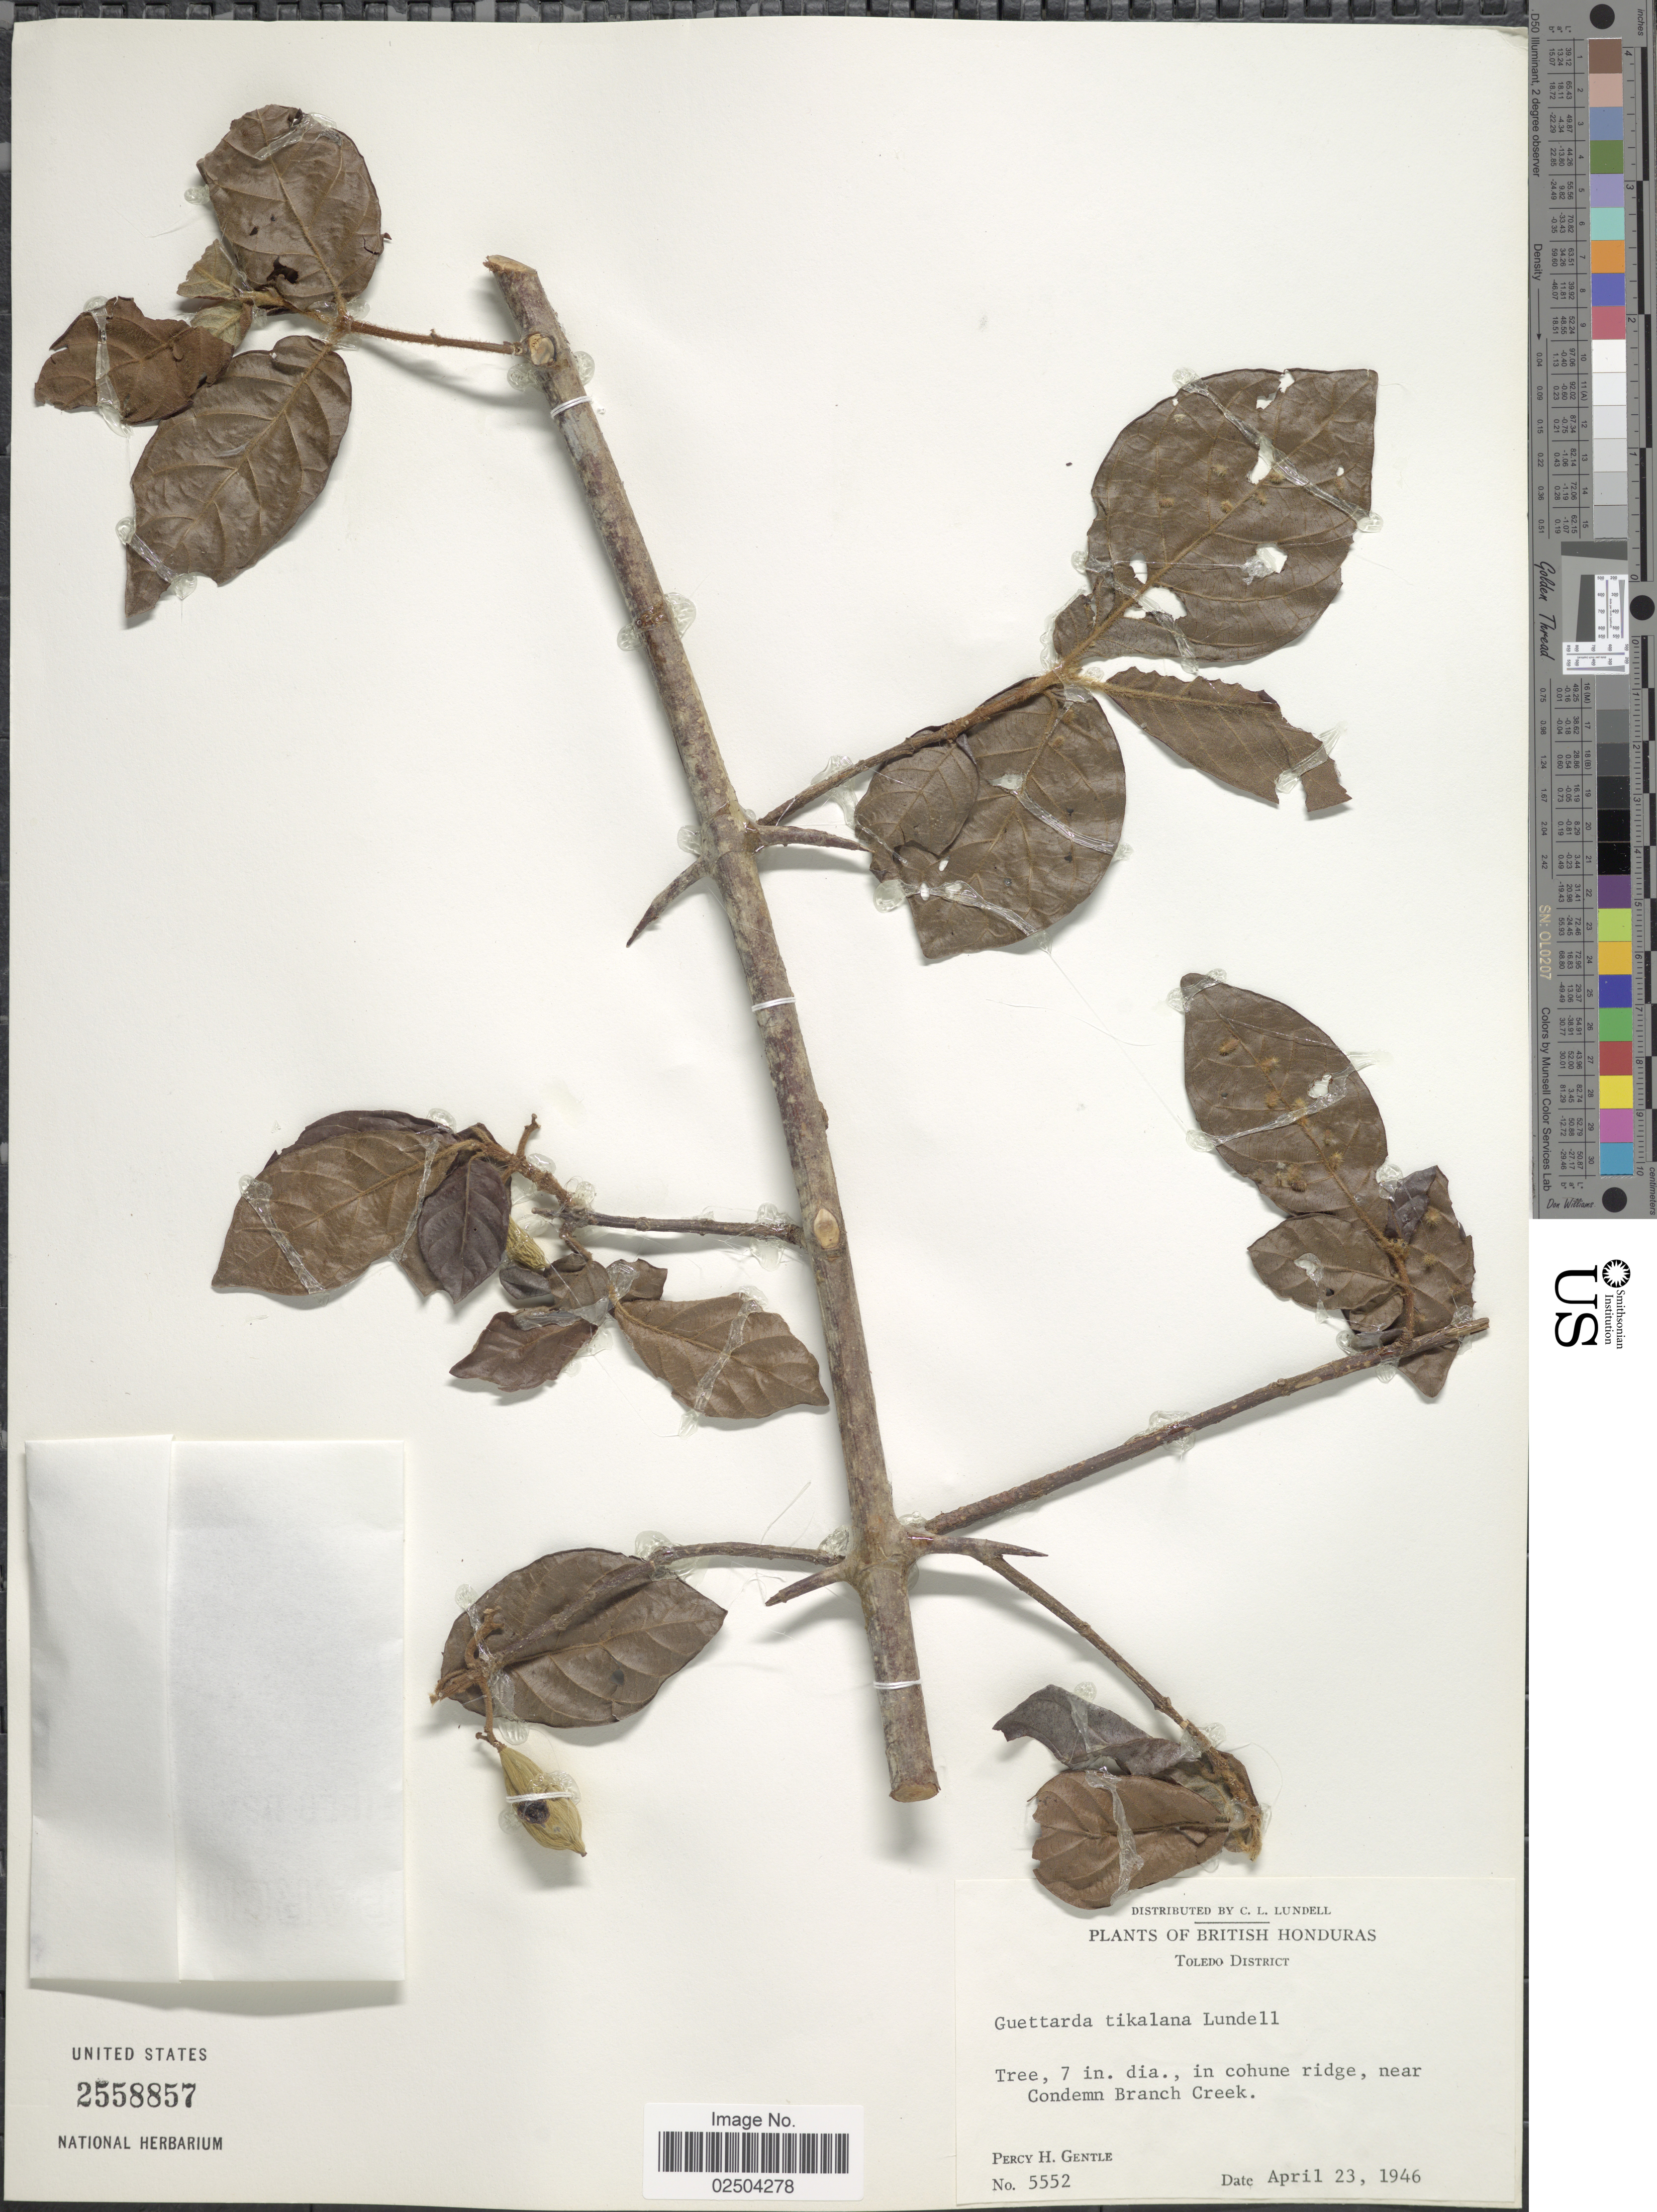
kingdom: Plantae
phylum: Tracheophyta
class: Magnoliopsida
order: Gentianales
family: Rubiaceae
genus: Guettarda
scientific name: Guettarda tikalana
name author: Lundell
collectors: P. H. Gentle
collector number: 5552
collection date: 1946-04-23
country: Belize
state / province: Toledo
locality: British Honduras, Toledo District, in cohune ridge, near Condemn Branch Creek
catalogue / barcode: US 2558857